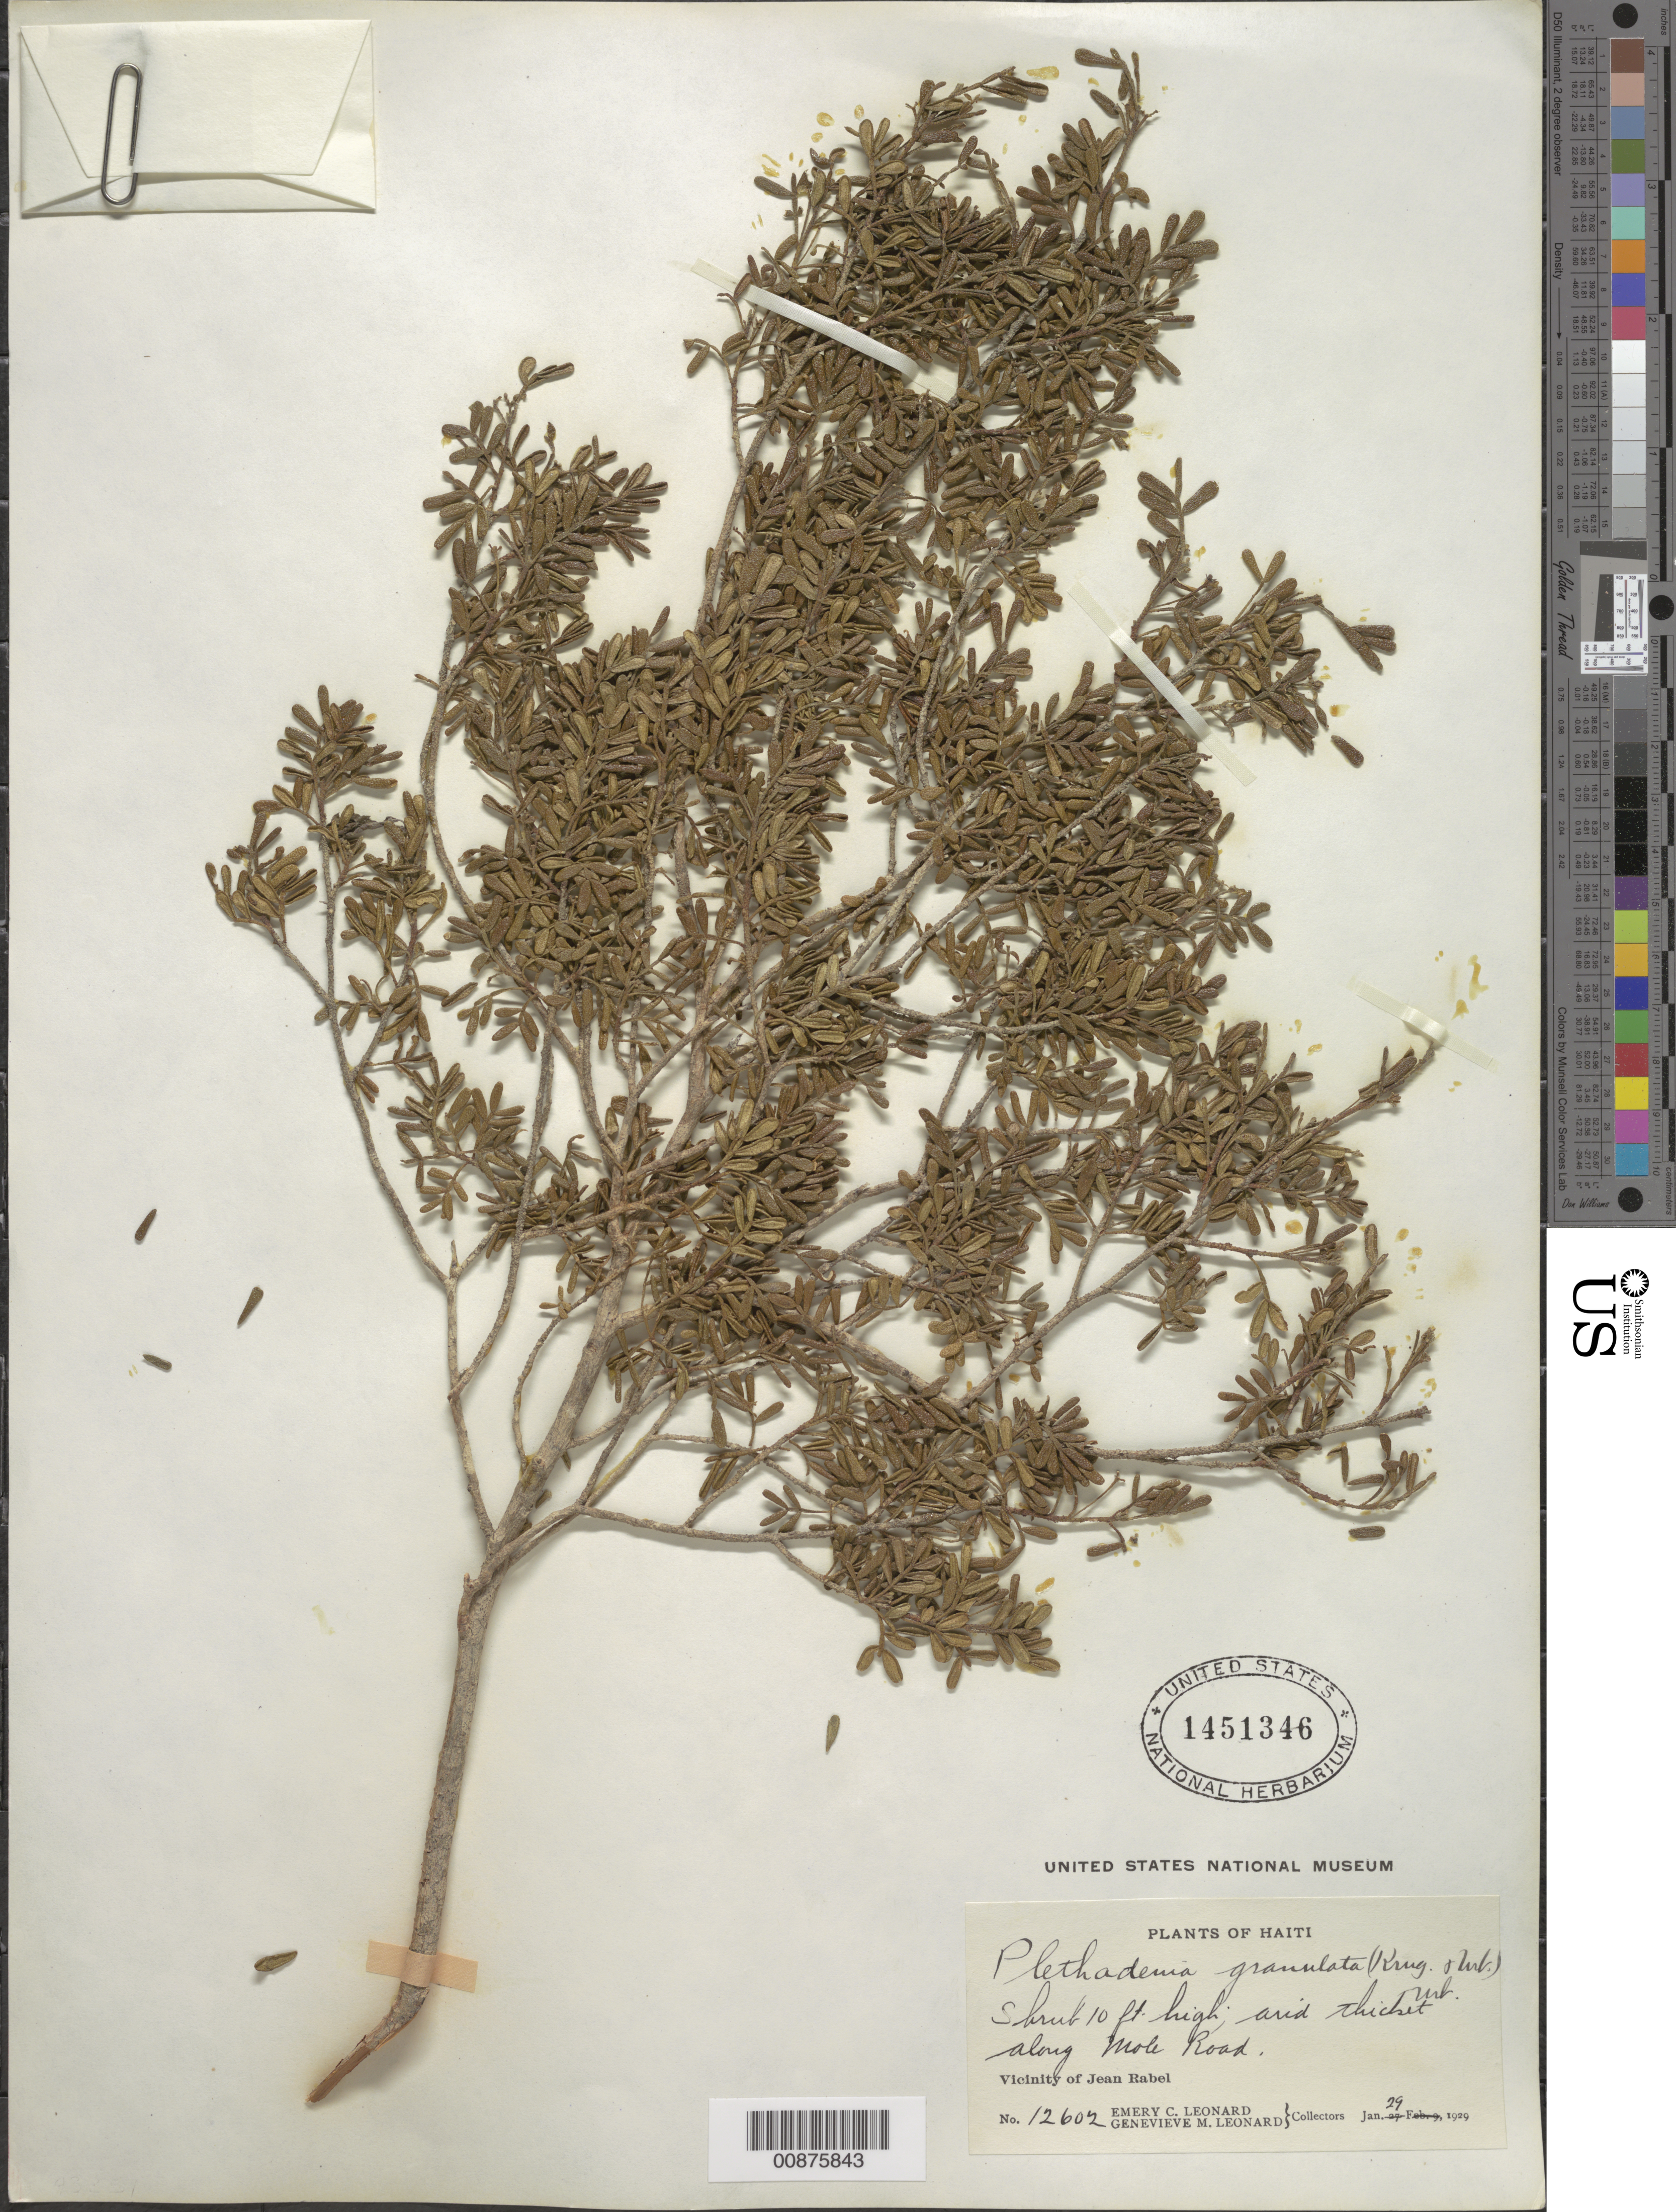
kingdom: Plantae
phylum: Tracheophyta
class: Magnoliopsida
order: Sapindales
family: Rutaceae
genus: Plethadenia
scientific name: Plethadenia granulata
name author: Urb.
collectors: E. C. Leonard & G. M. Leonard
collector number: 12602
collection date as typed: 29 Jan 1929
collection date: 1929-01-29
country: Haiti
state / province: Nord-Ouest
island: Hispaniola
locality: Vicinity of Jean Rabel, along Mole Road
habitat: Arid thicket along road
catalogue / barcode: US 1451346